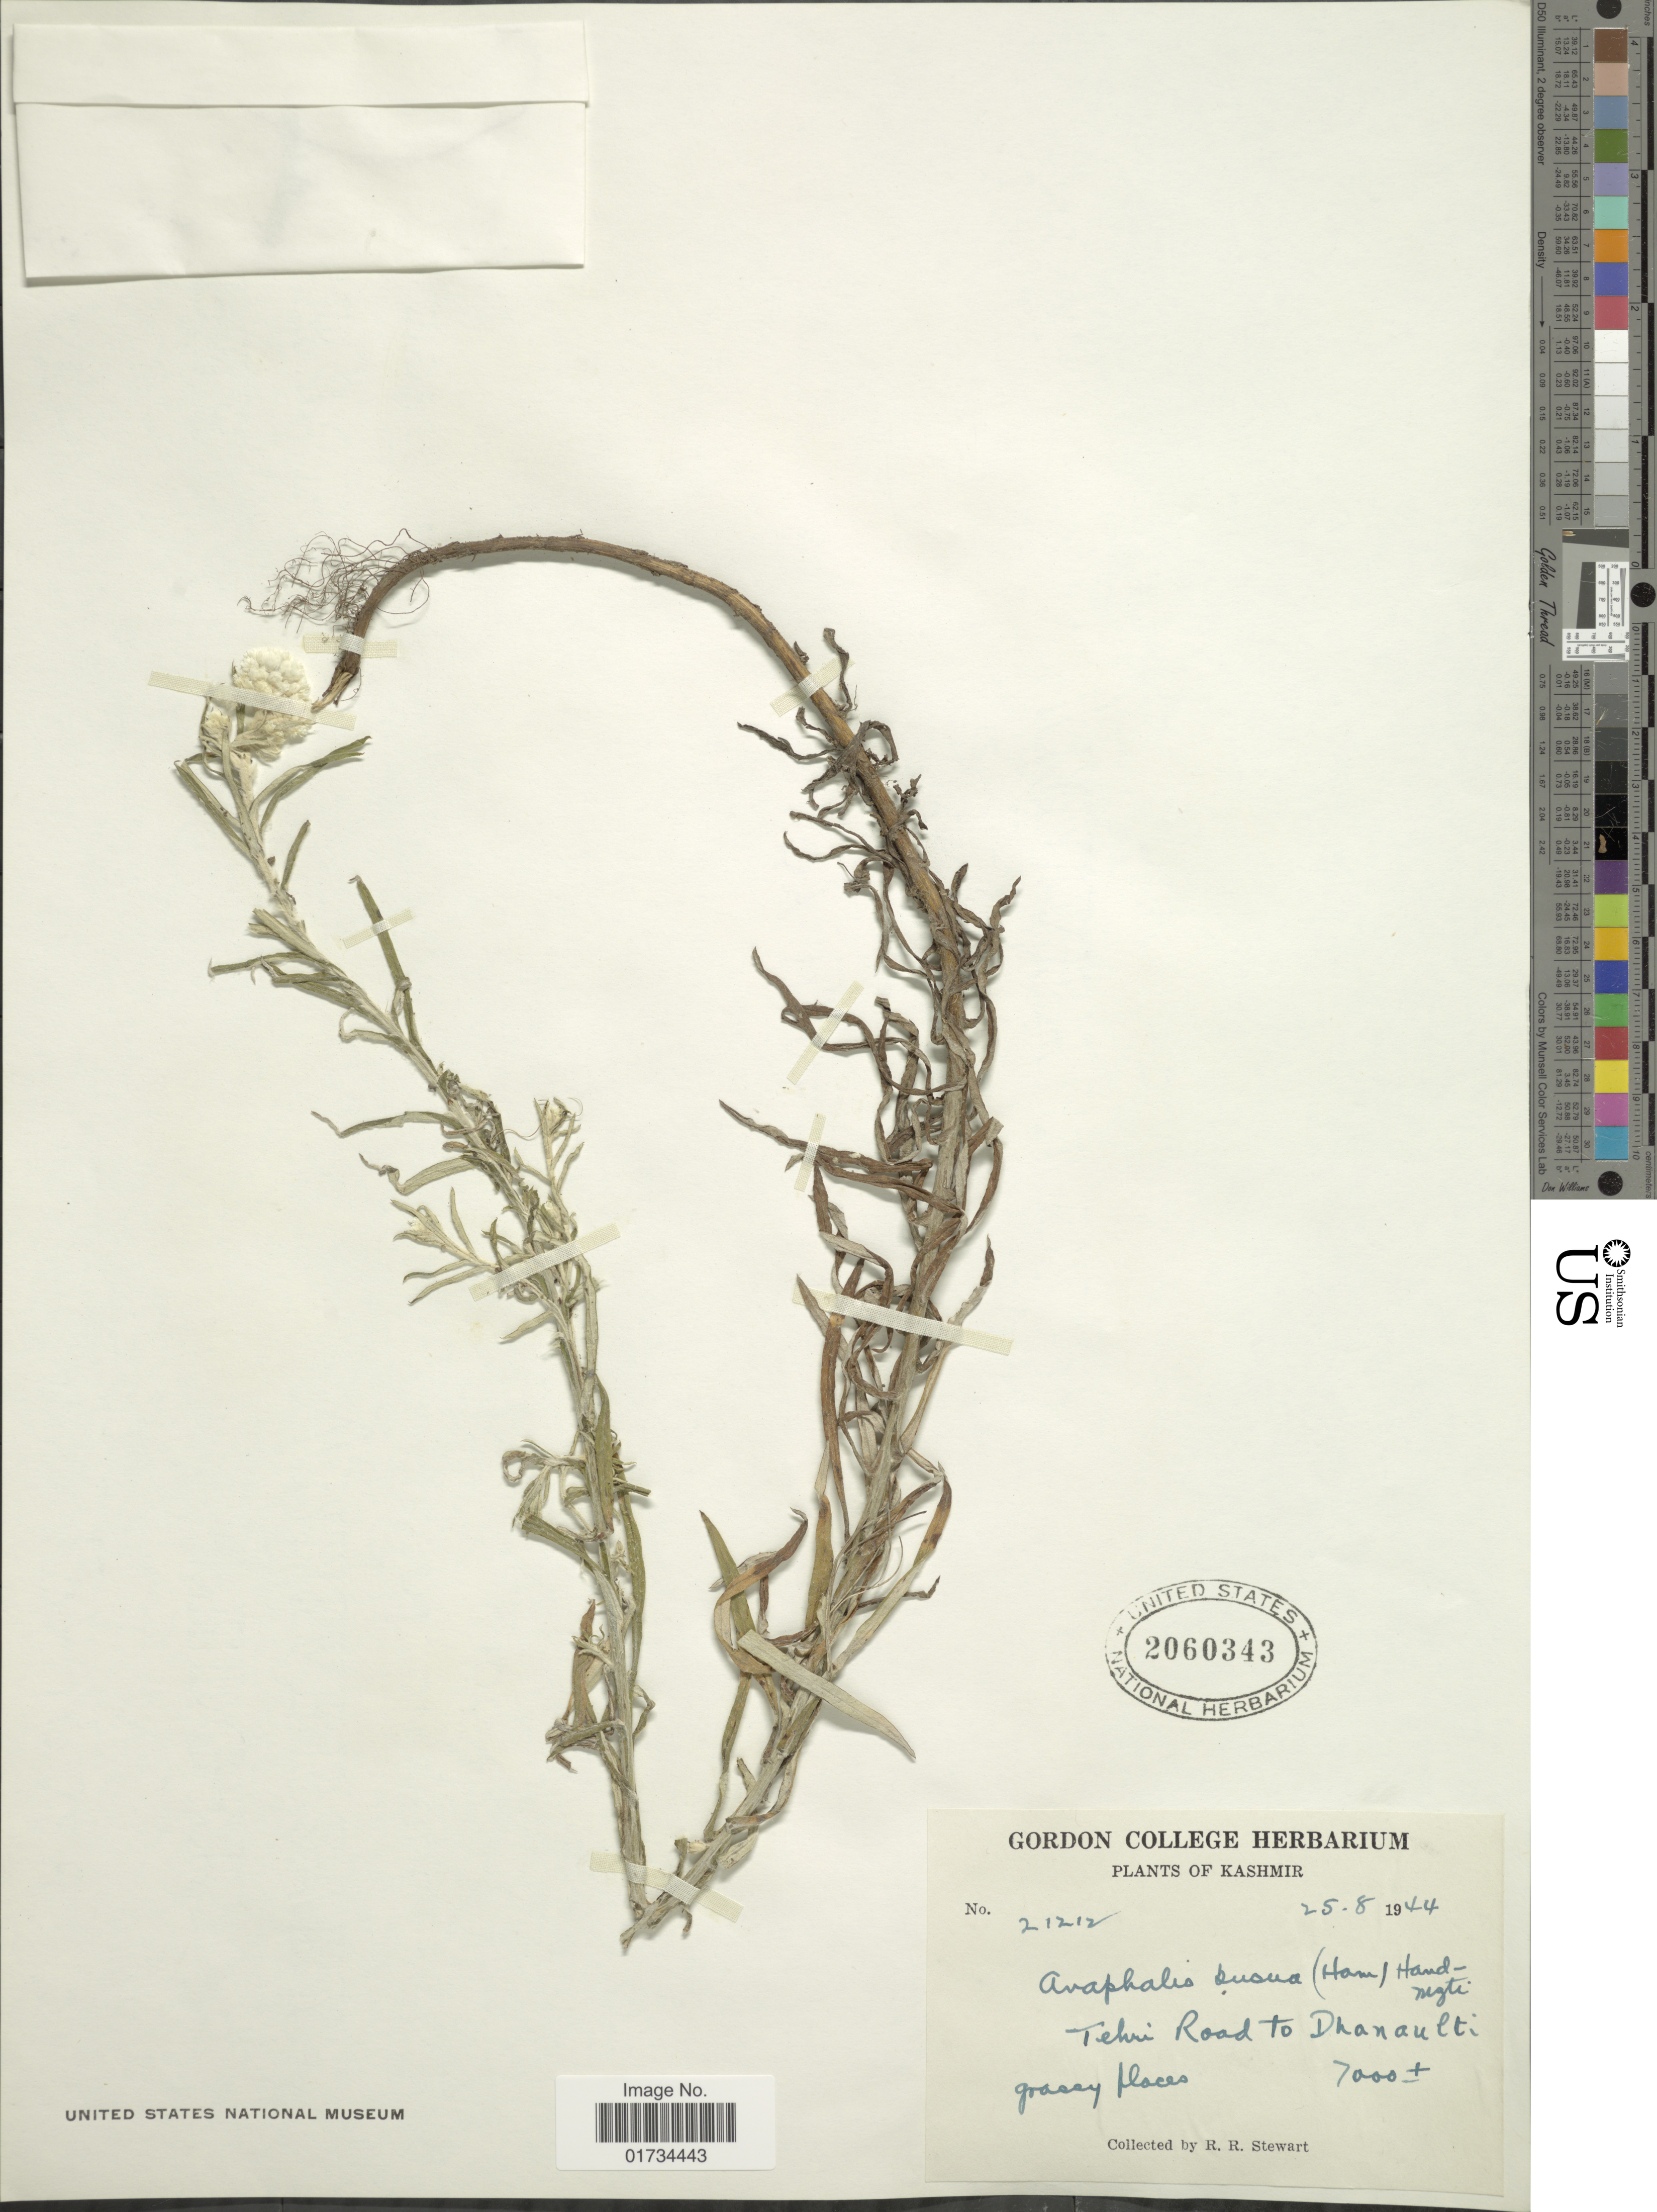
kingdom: Plantae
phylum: Tracheophyta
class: Magnoliopsida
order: Asterales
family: Asteraceae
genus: Anaphalis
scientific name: Anaphalis busua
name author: (Buch.-Ham. ex D. Don) DC.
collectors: R. R. Stewart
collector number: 21212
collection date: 1944-08-25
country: India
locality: Kashmir. Tehri Road to Dhanaulti. grassy places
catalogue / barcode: US 2060343